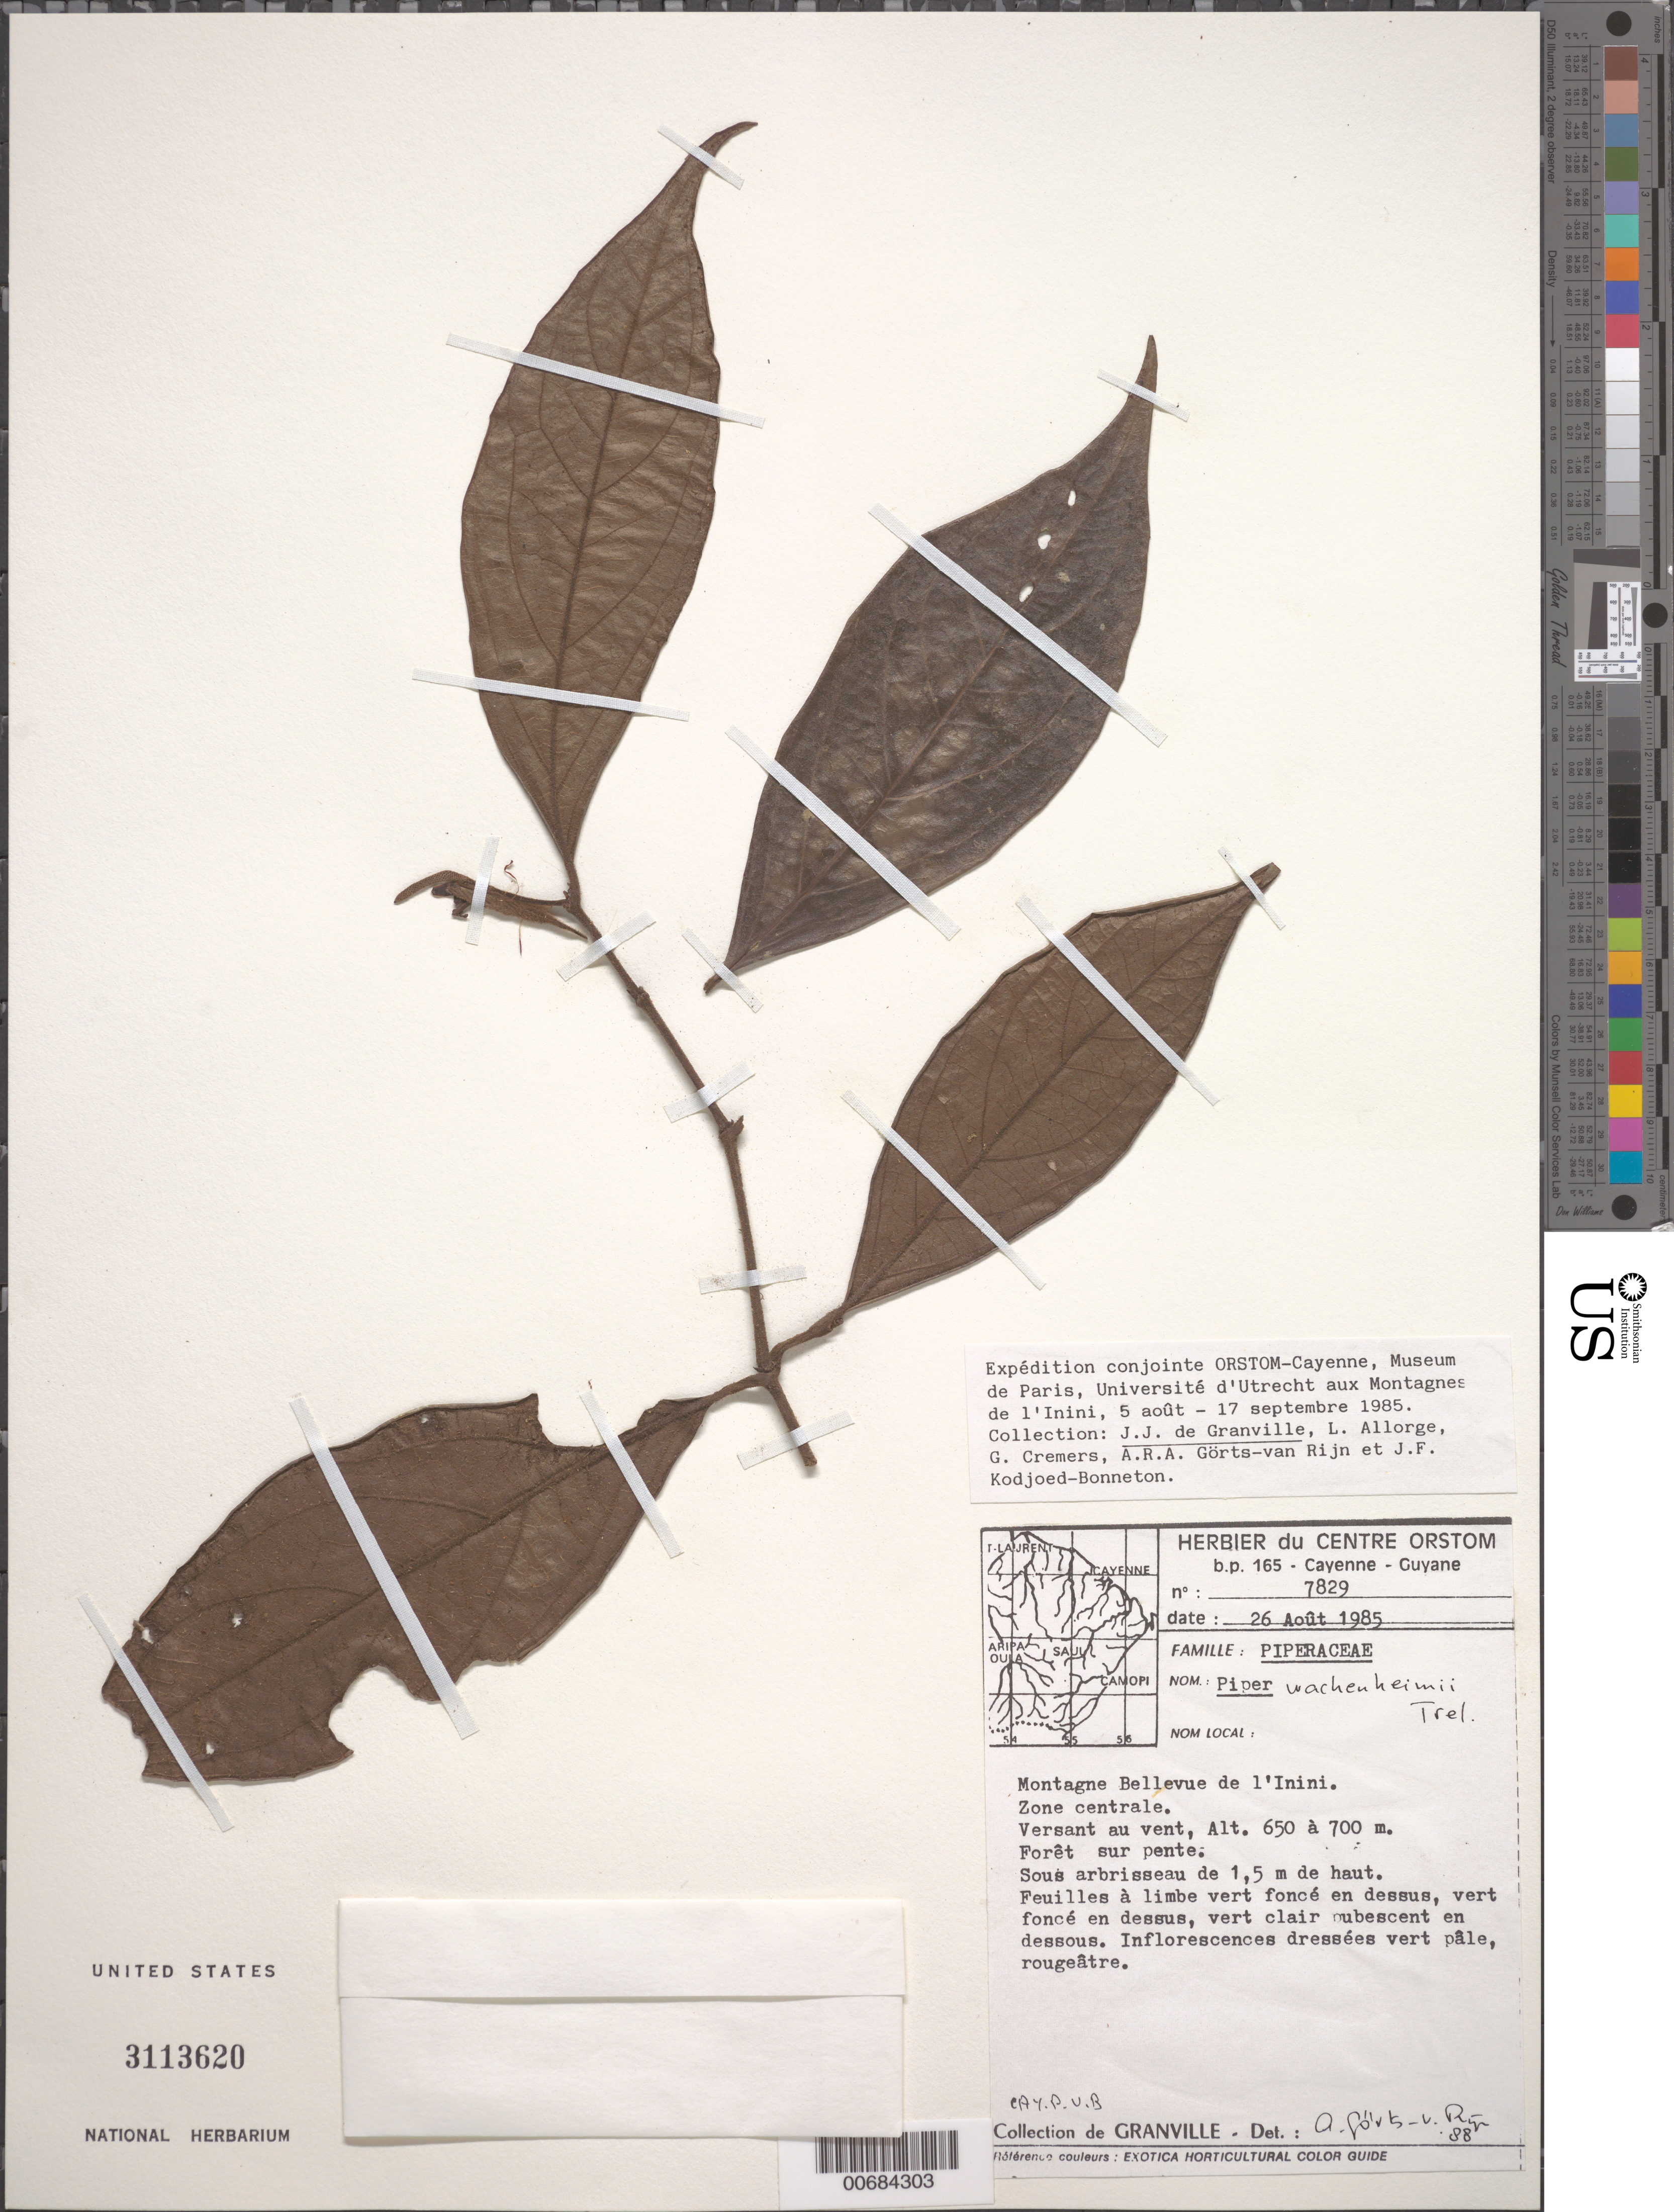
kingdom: Plantae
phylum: Tracheophyta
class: Magnoliopsida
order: Piperales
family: Piperaceae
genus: Piper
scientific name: Piper wachenheimii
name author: Trel.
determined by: Görts-van Rijn, A. R. A.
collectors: J.-J. de Granville, L. Allorge, G. Cremers, A. .R. A. Görts-van Rijn & J. Kodjoed-Bonneton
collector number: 7829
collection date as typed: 26-Aug-85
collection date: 1985-08-26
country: French Guiana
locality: Montagnes Bellevue de l'Inini, zone centrale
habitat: Forêt sur pente.Versant au vent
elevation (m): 650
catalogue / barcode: US 3113620